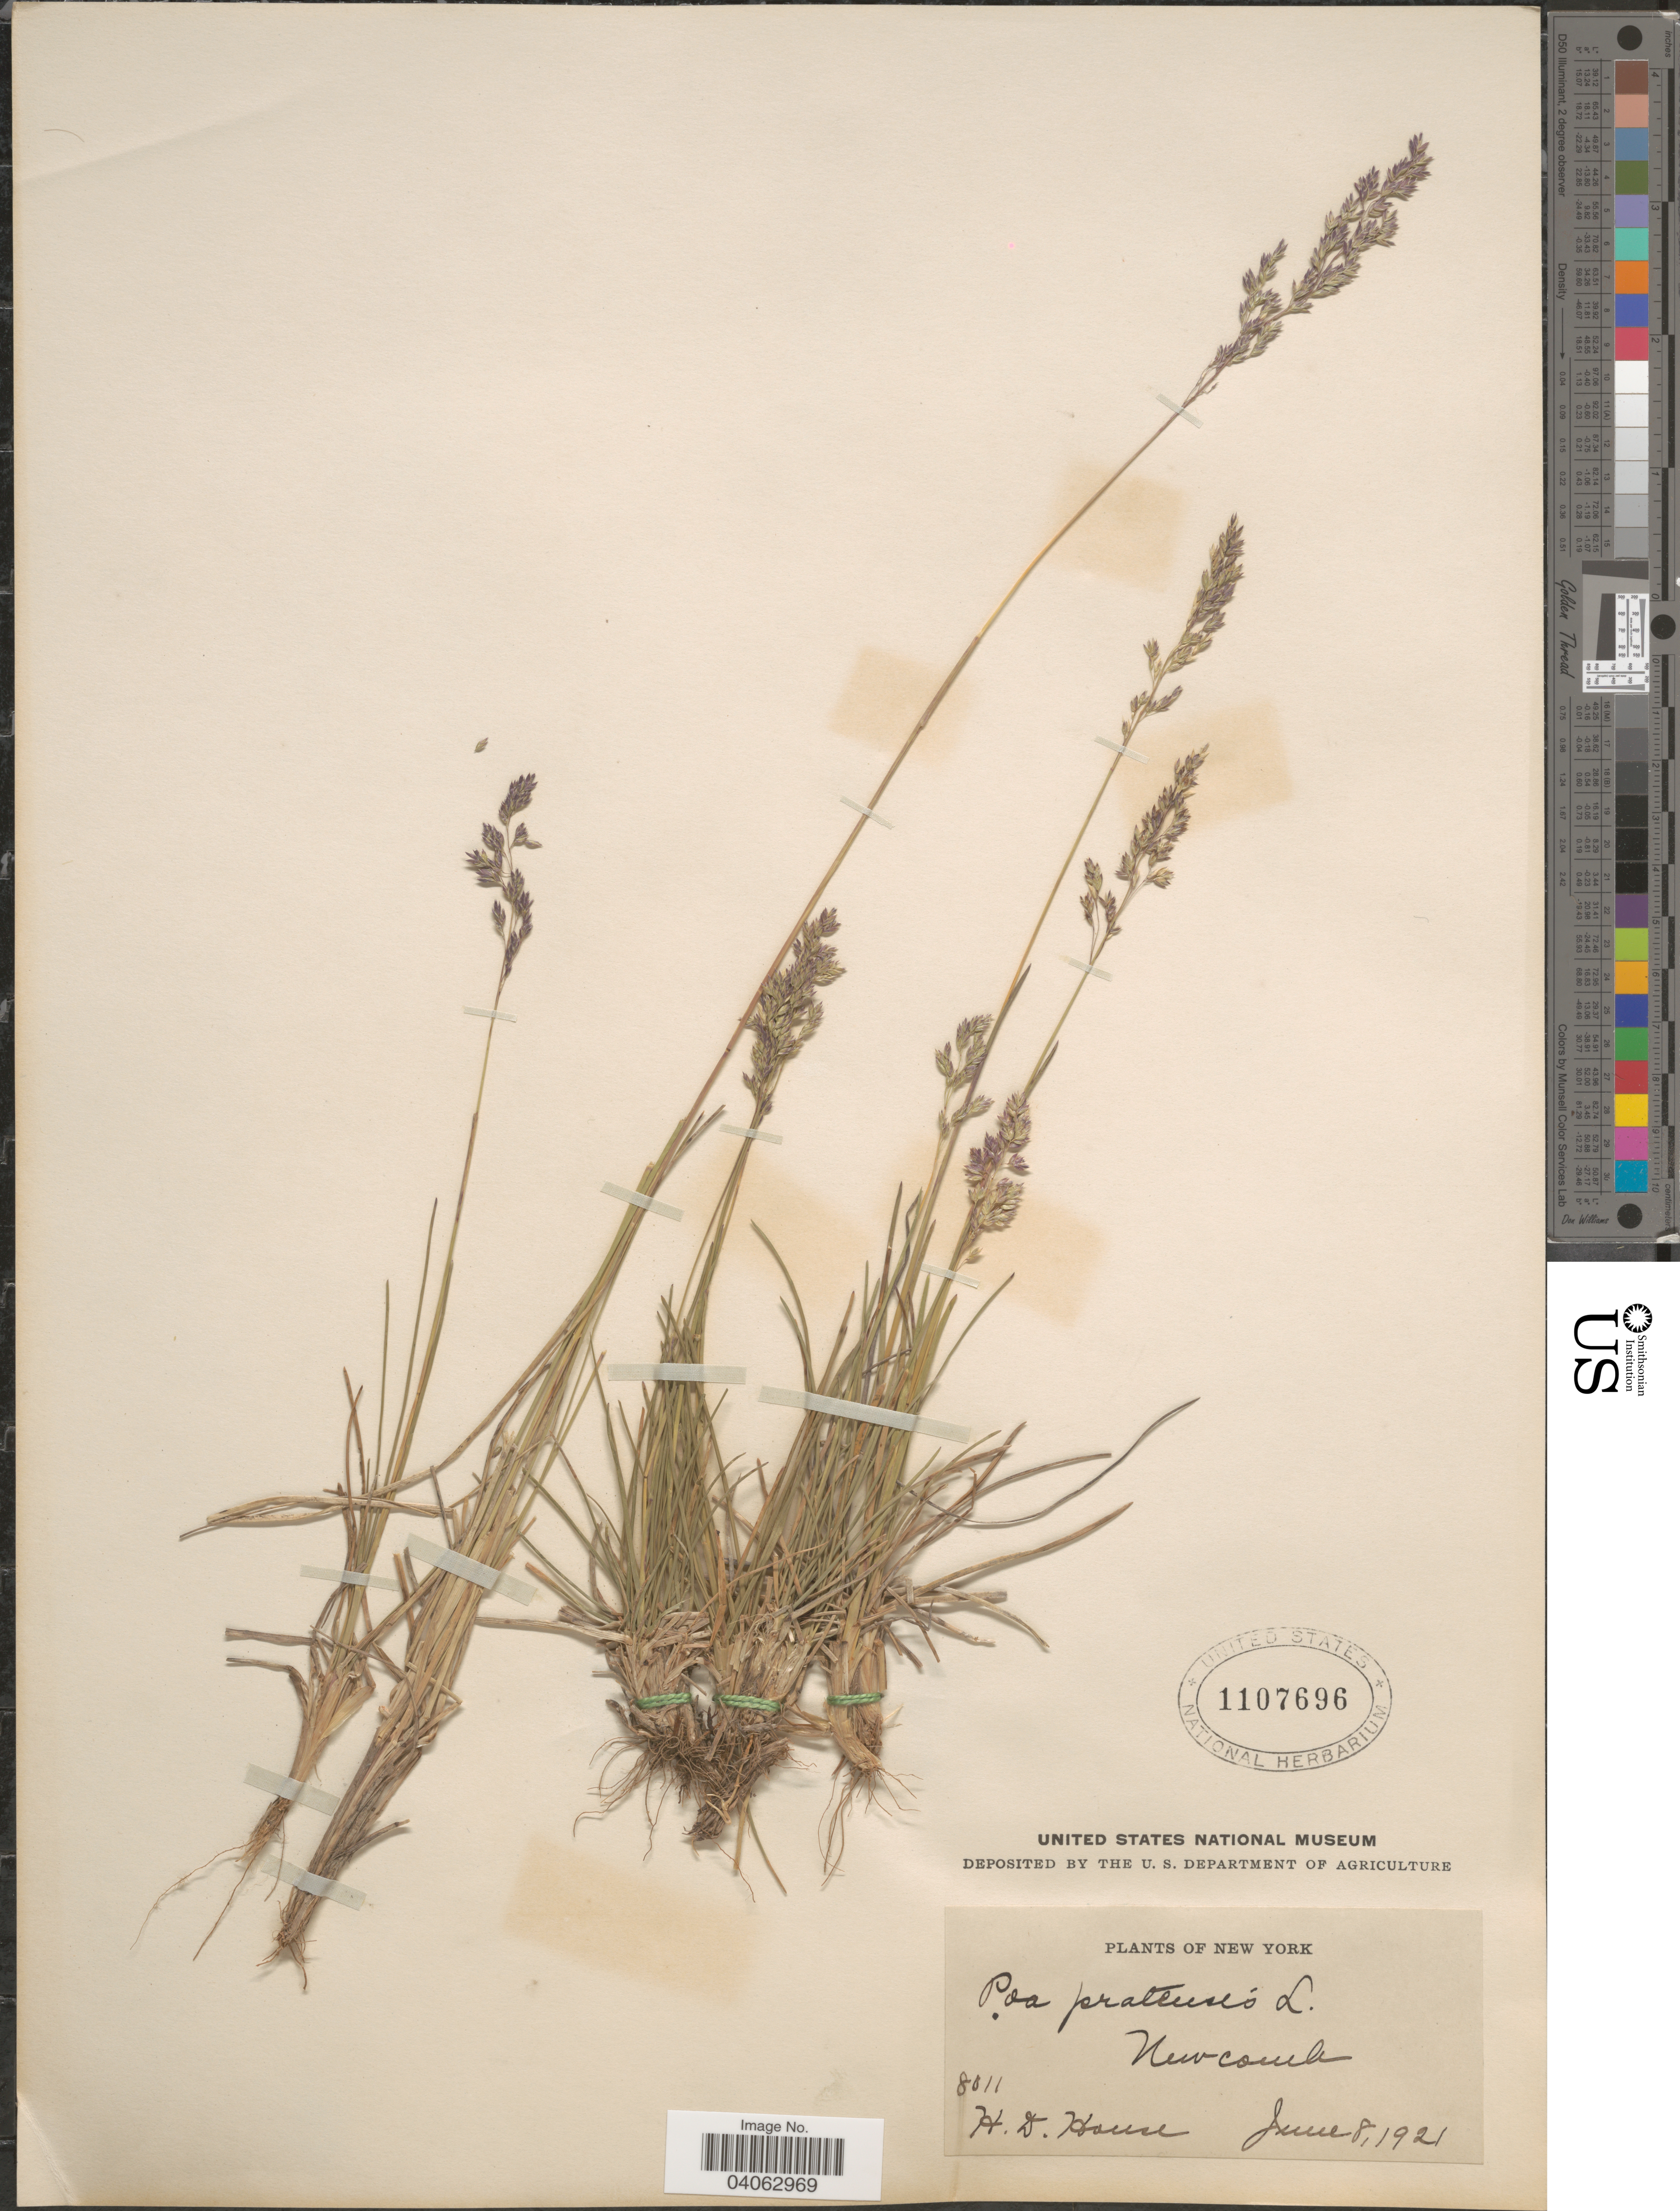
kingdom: Plantae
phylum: Tracheophyta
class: Liliopsida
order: Poales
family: Poaceae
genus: Poa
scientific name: Poa pratensis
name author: L.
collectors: H. D. House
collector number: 8011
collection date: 1921-06-08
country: United States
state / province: New York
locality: Newcomb.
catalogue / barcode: US 1107696